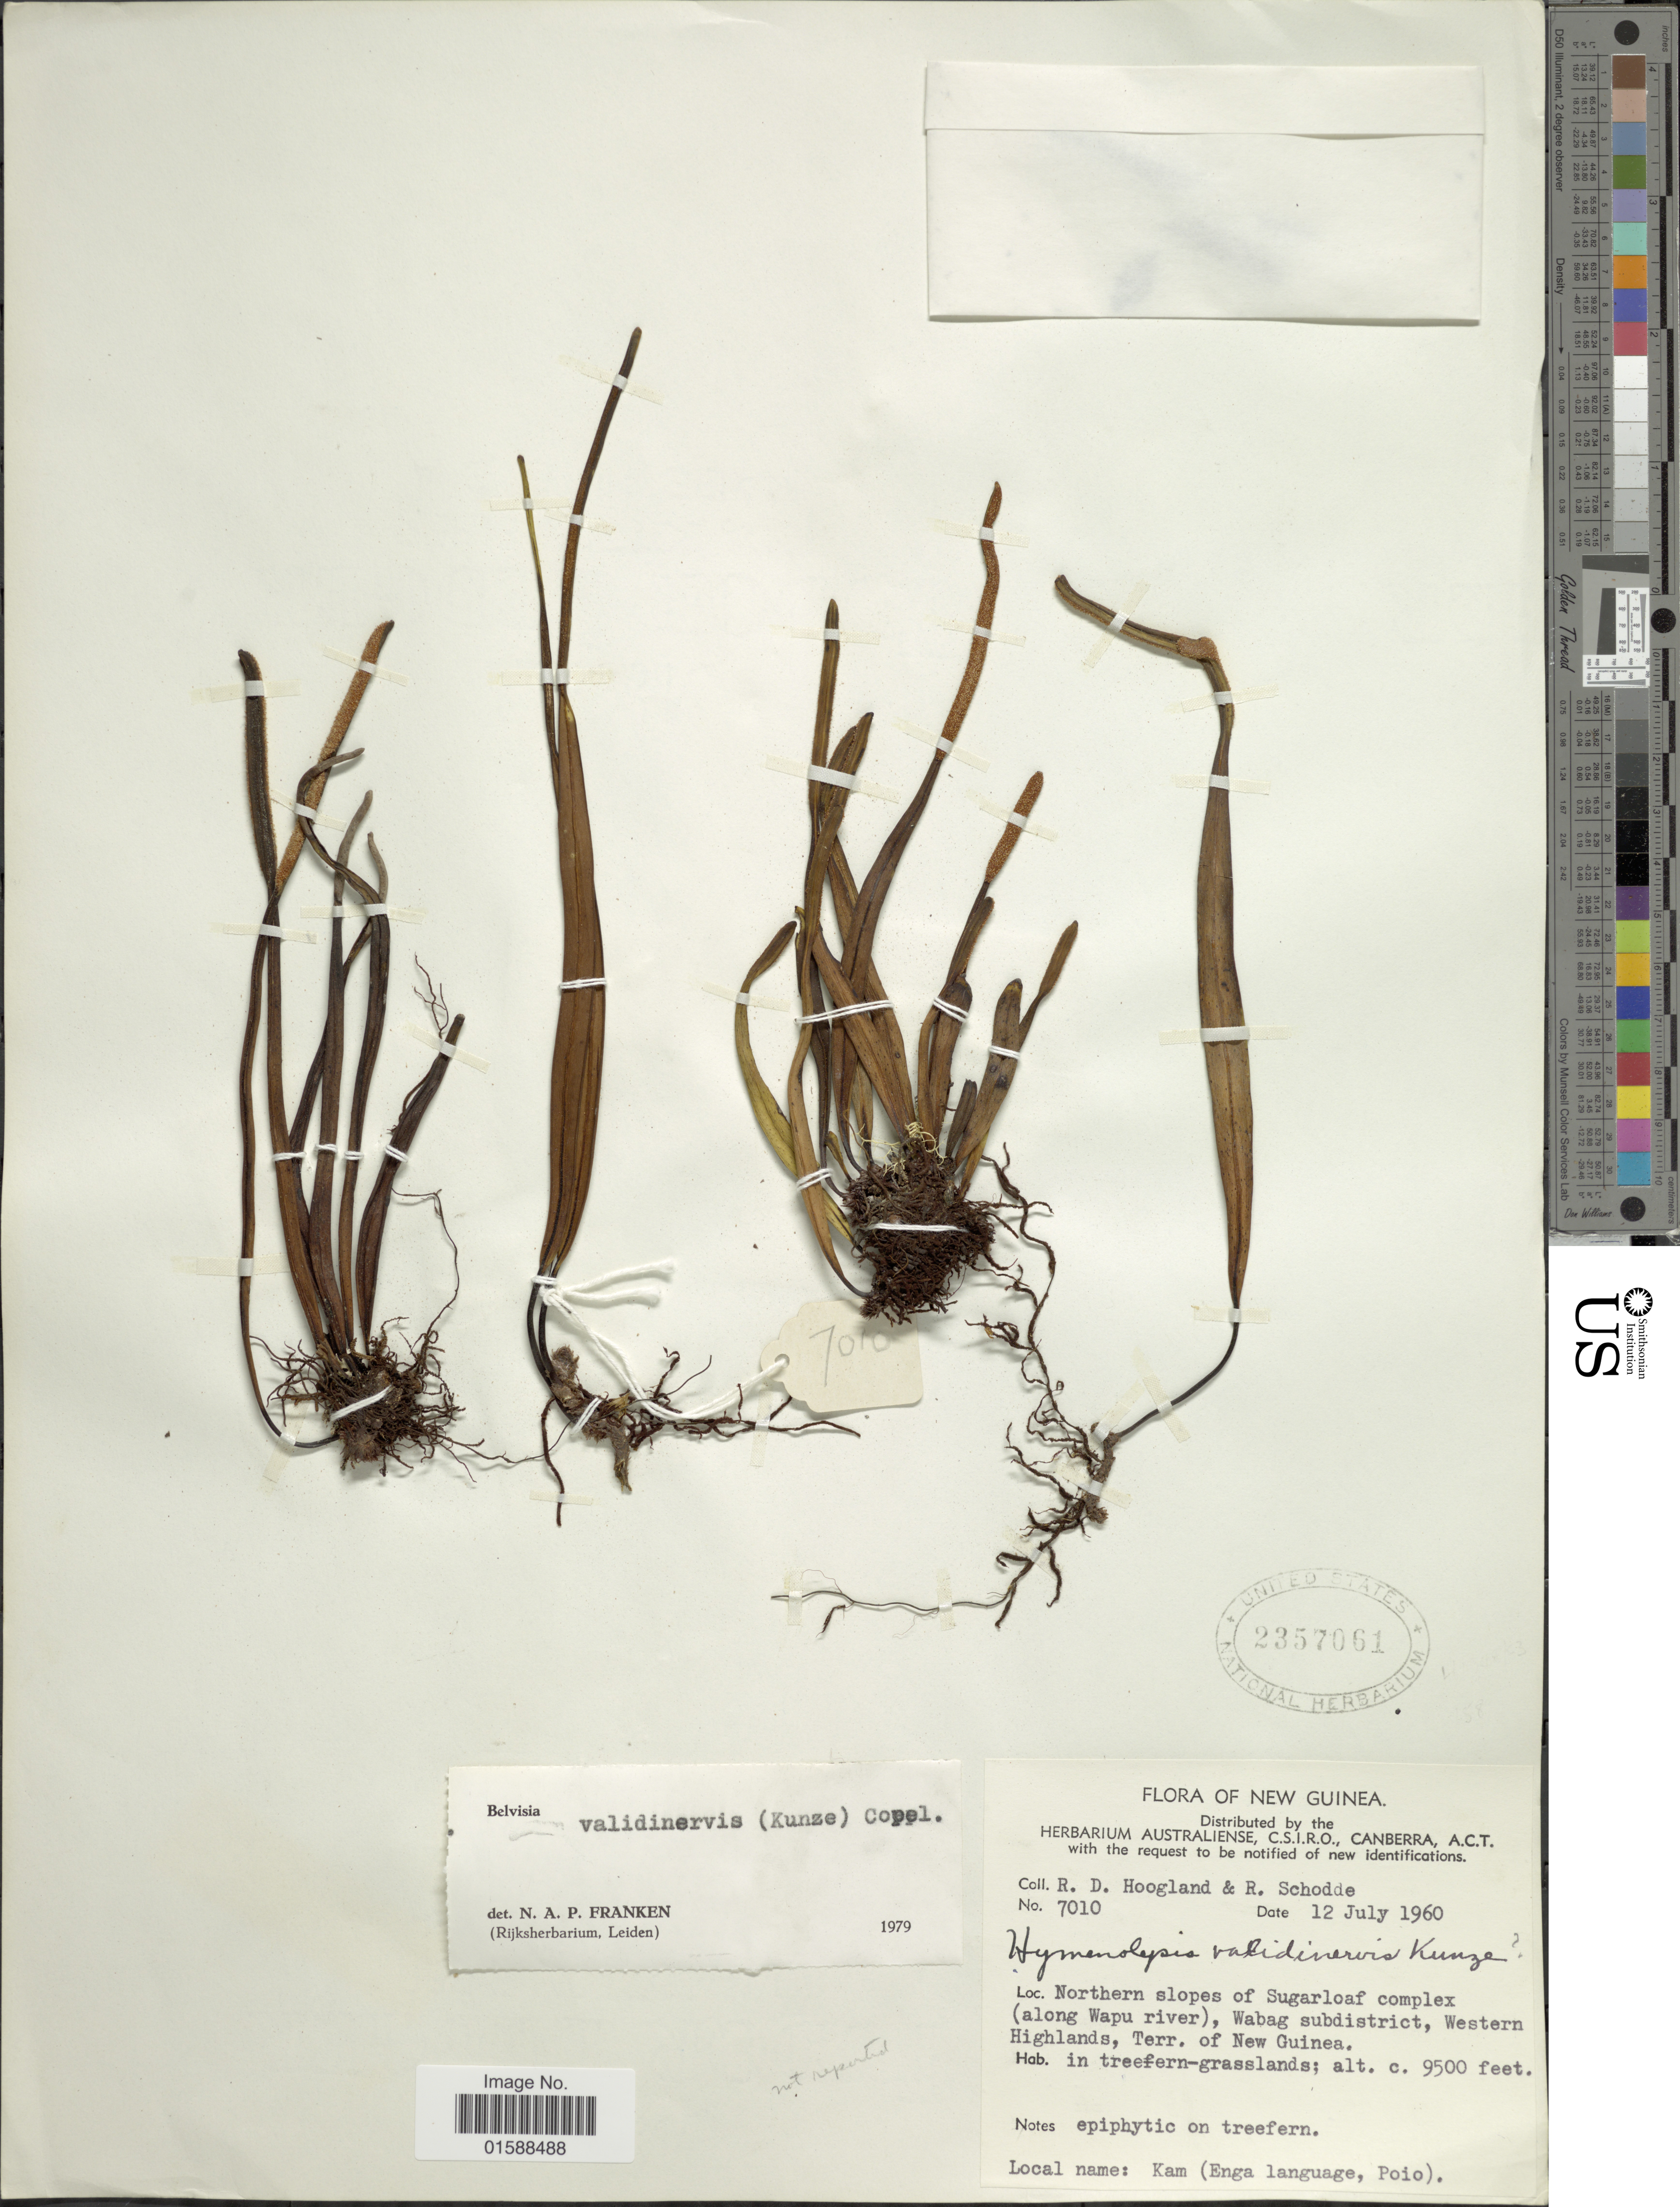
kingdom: Plantae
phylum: Tracheophyta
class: Polypodiopsida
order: Polypodiales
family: Polypodiaceae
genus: Lepisorus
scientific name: Lepisorus validinervis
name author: (Kunze) Li S. Wang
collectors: R. D. Hoogland & R. Schodde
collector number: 7010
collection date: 1960-07-12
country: Papua New Guinea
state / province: Western Highlands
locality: New Guinea. Northern slopes of Sugarloaf complex (along Wapu River), Wabag subdistrict, Terr. of New Guinea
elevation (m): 2896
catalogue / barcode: US 2357061